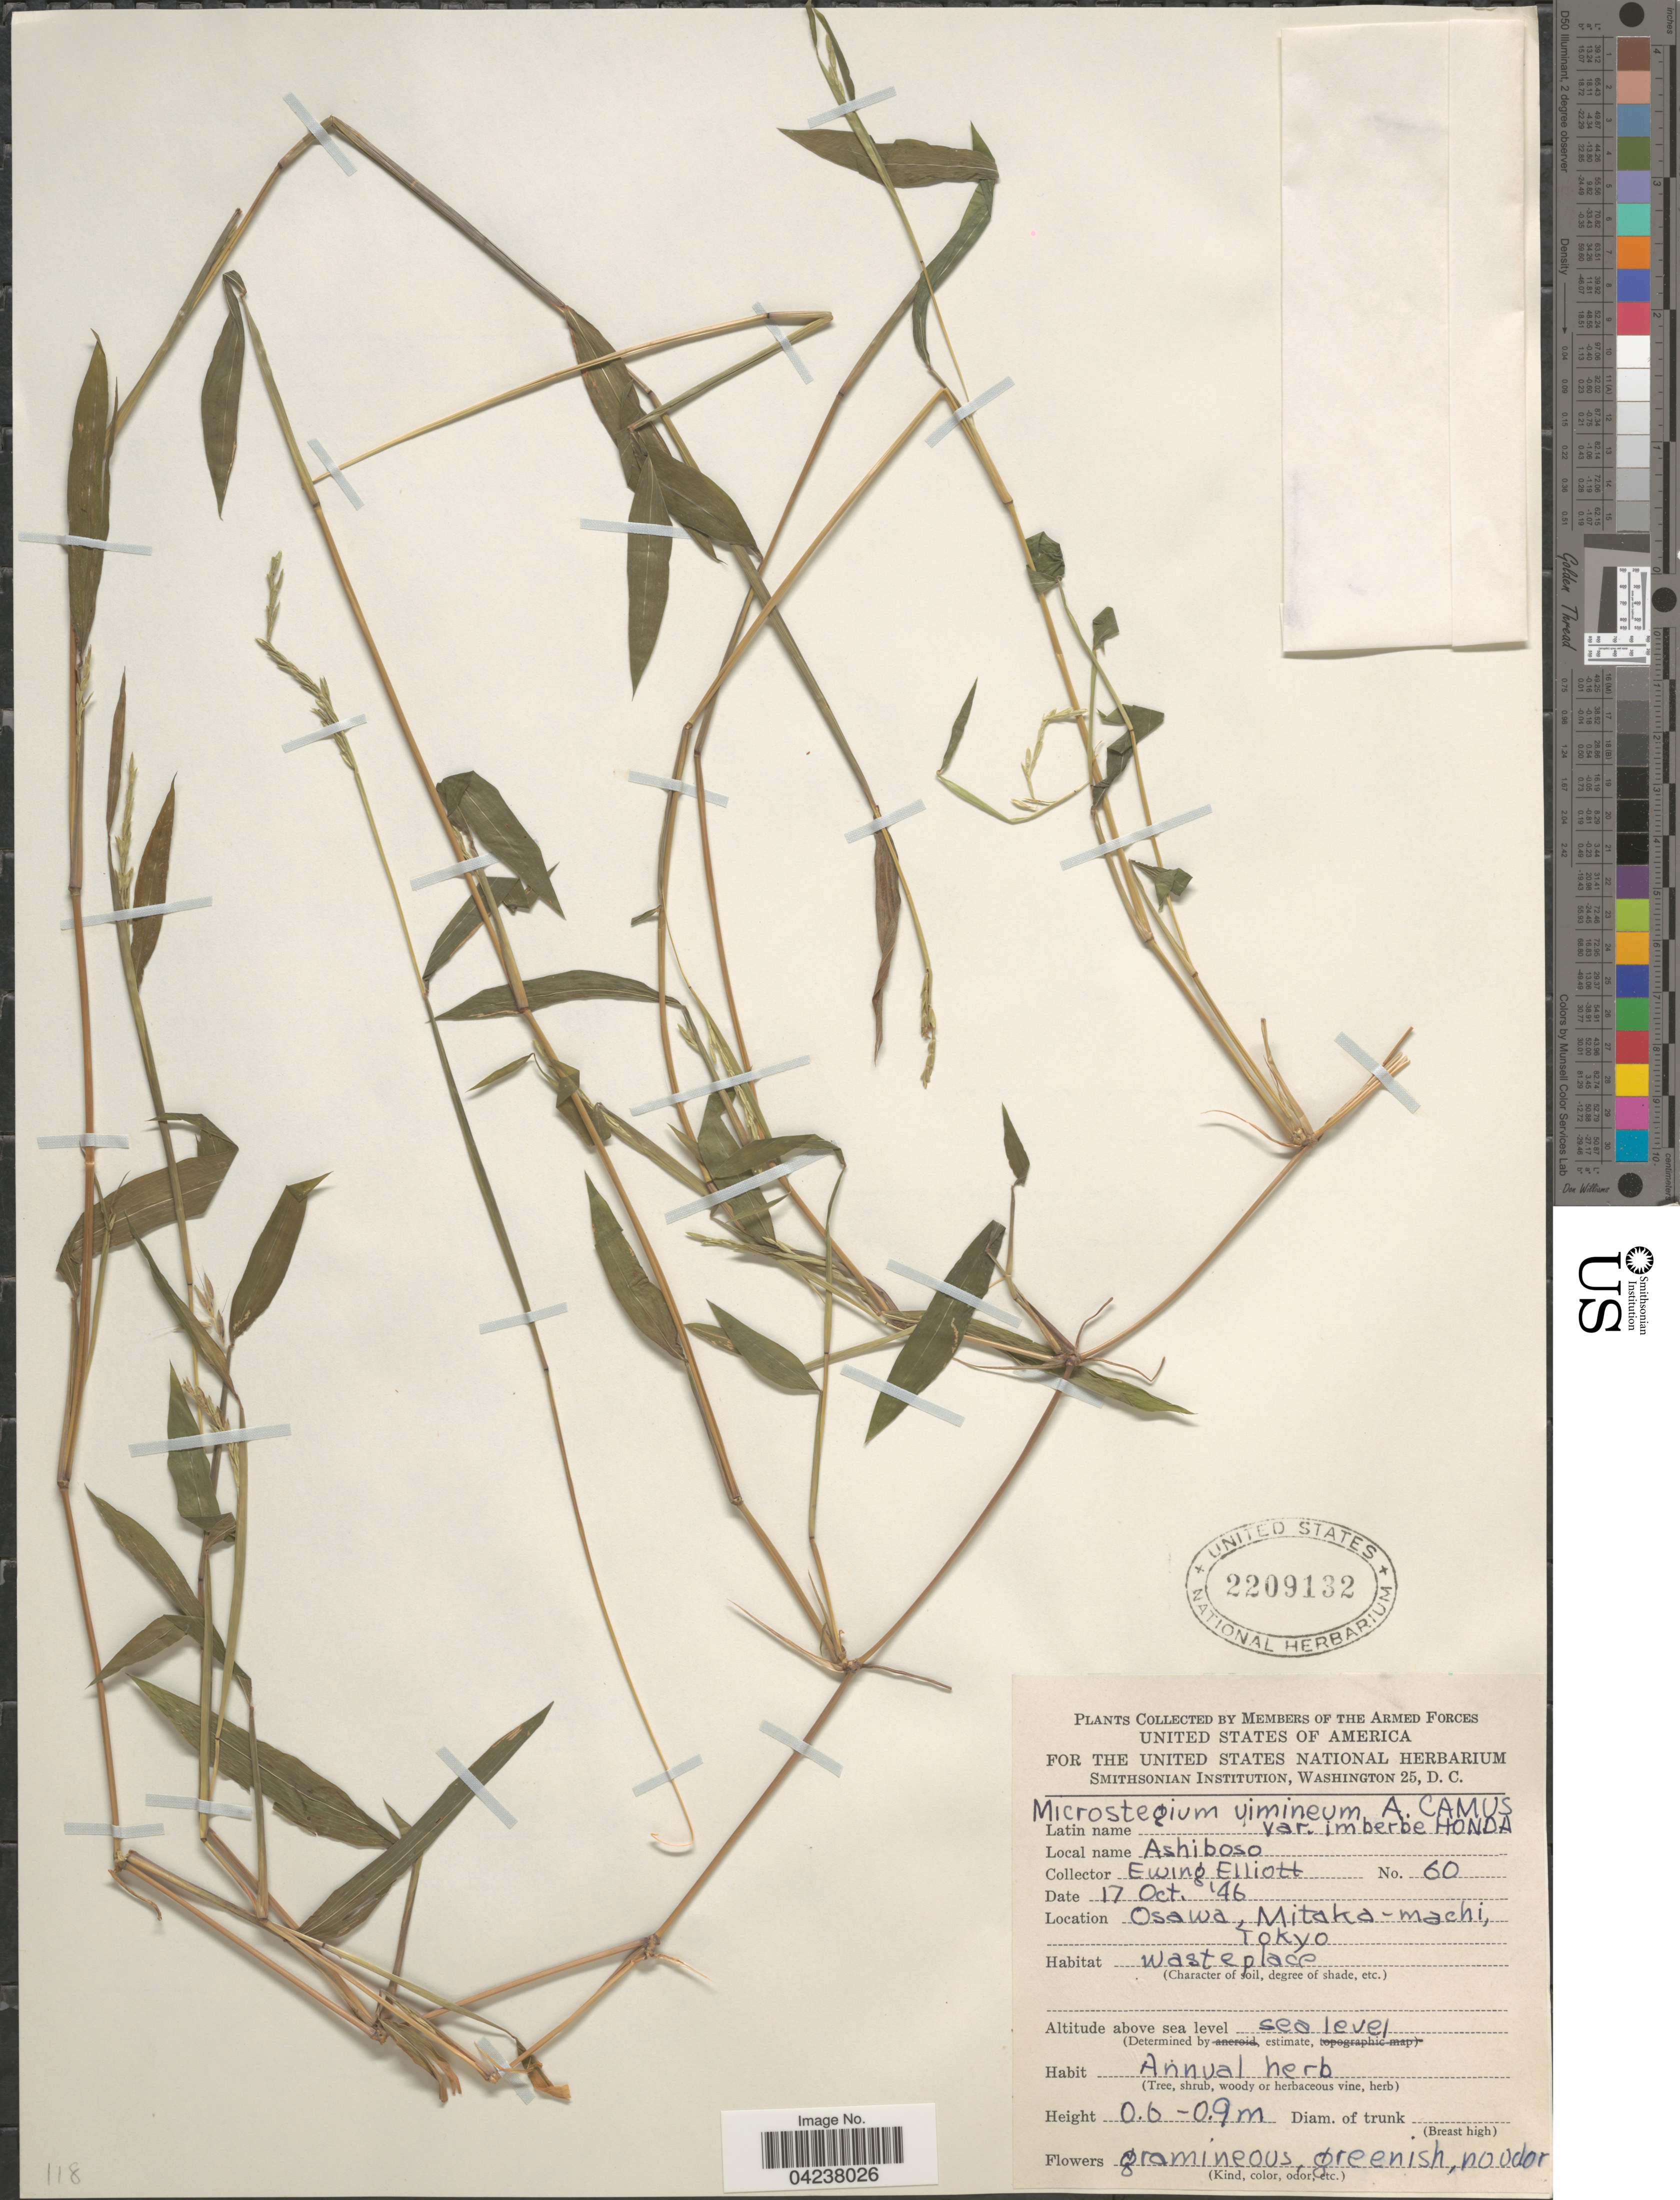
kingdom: Plantae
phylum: Tracheophyta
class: Liliopsida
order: Poales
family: Poaceae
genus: Microstegium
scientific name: Microstegium vimineum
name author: (Trin.) A. Camus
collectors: E. Elliott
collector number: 60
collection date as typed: Transcribed d/m/y: 17/10/46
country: Japan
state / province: Tokyo, Federal City of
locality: Osawa, Mitaka-machi.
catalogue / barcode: US 2209132